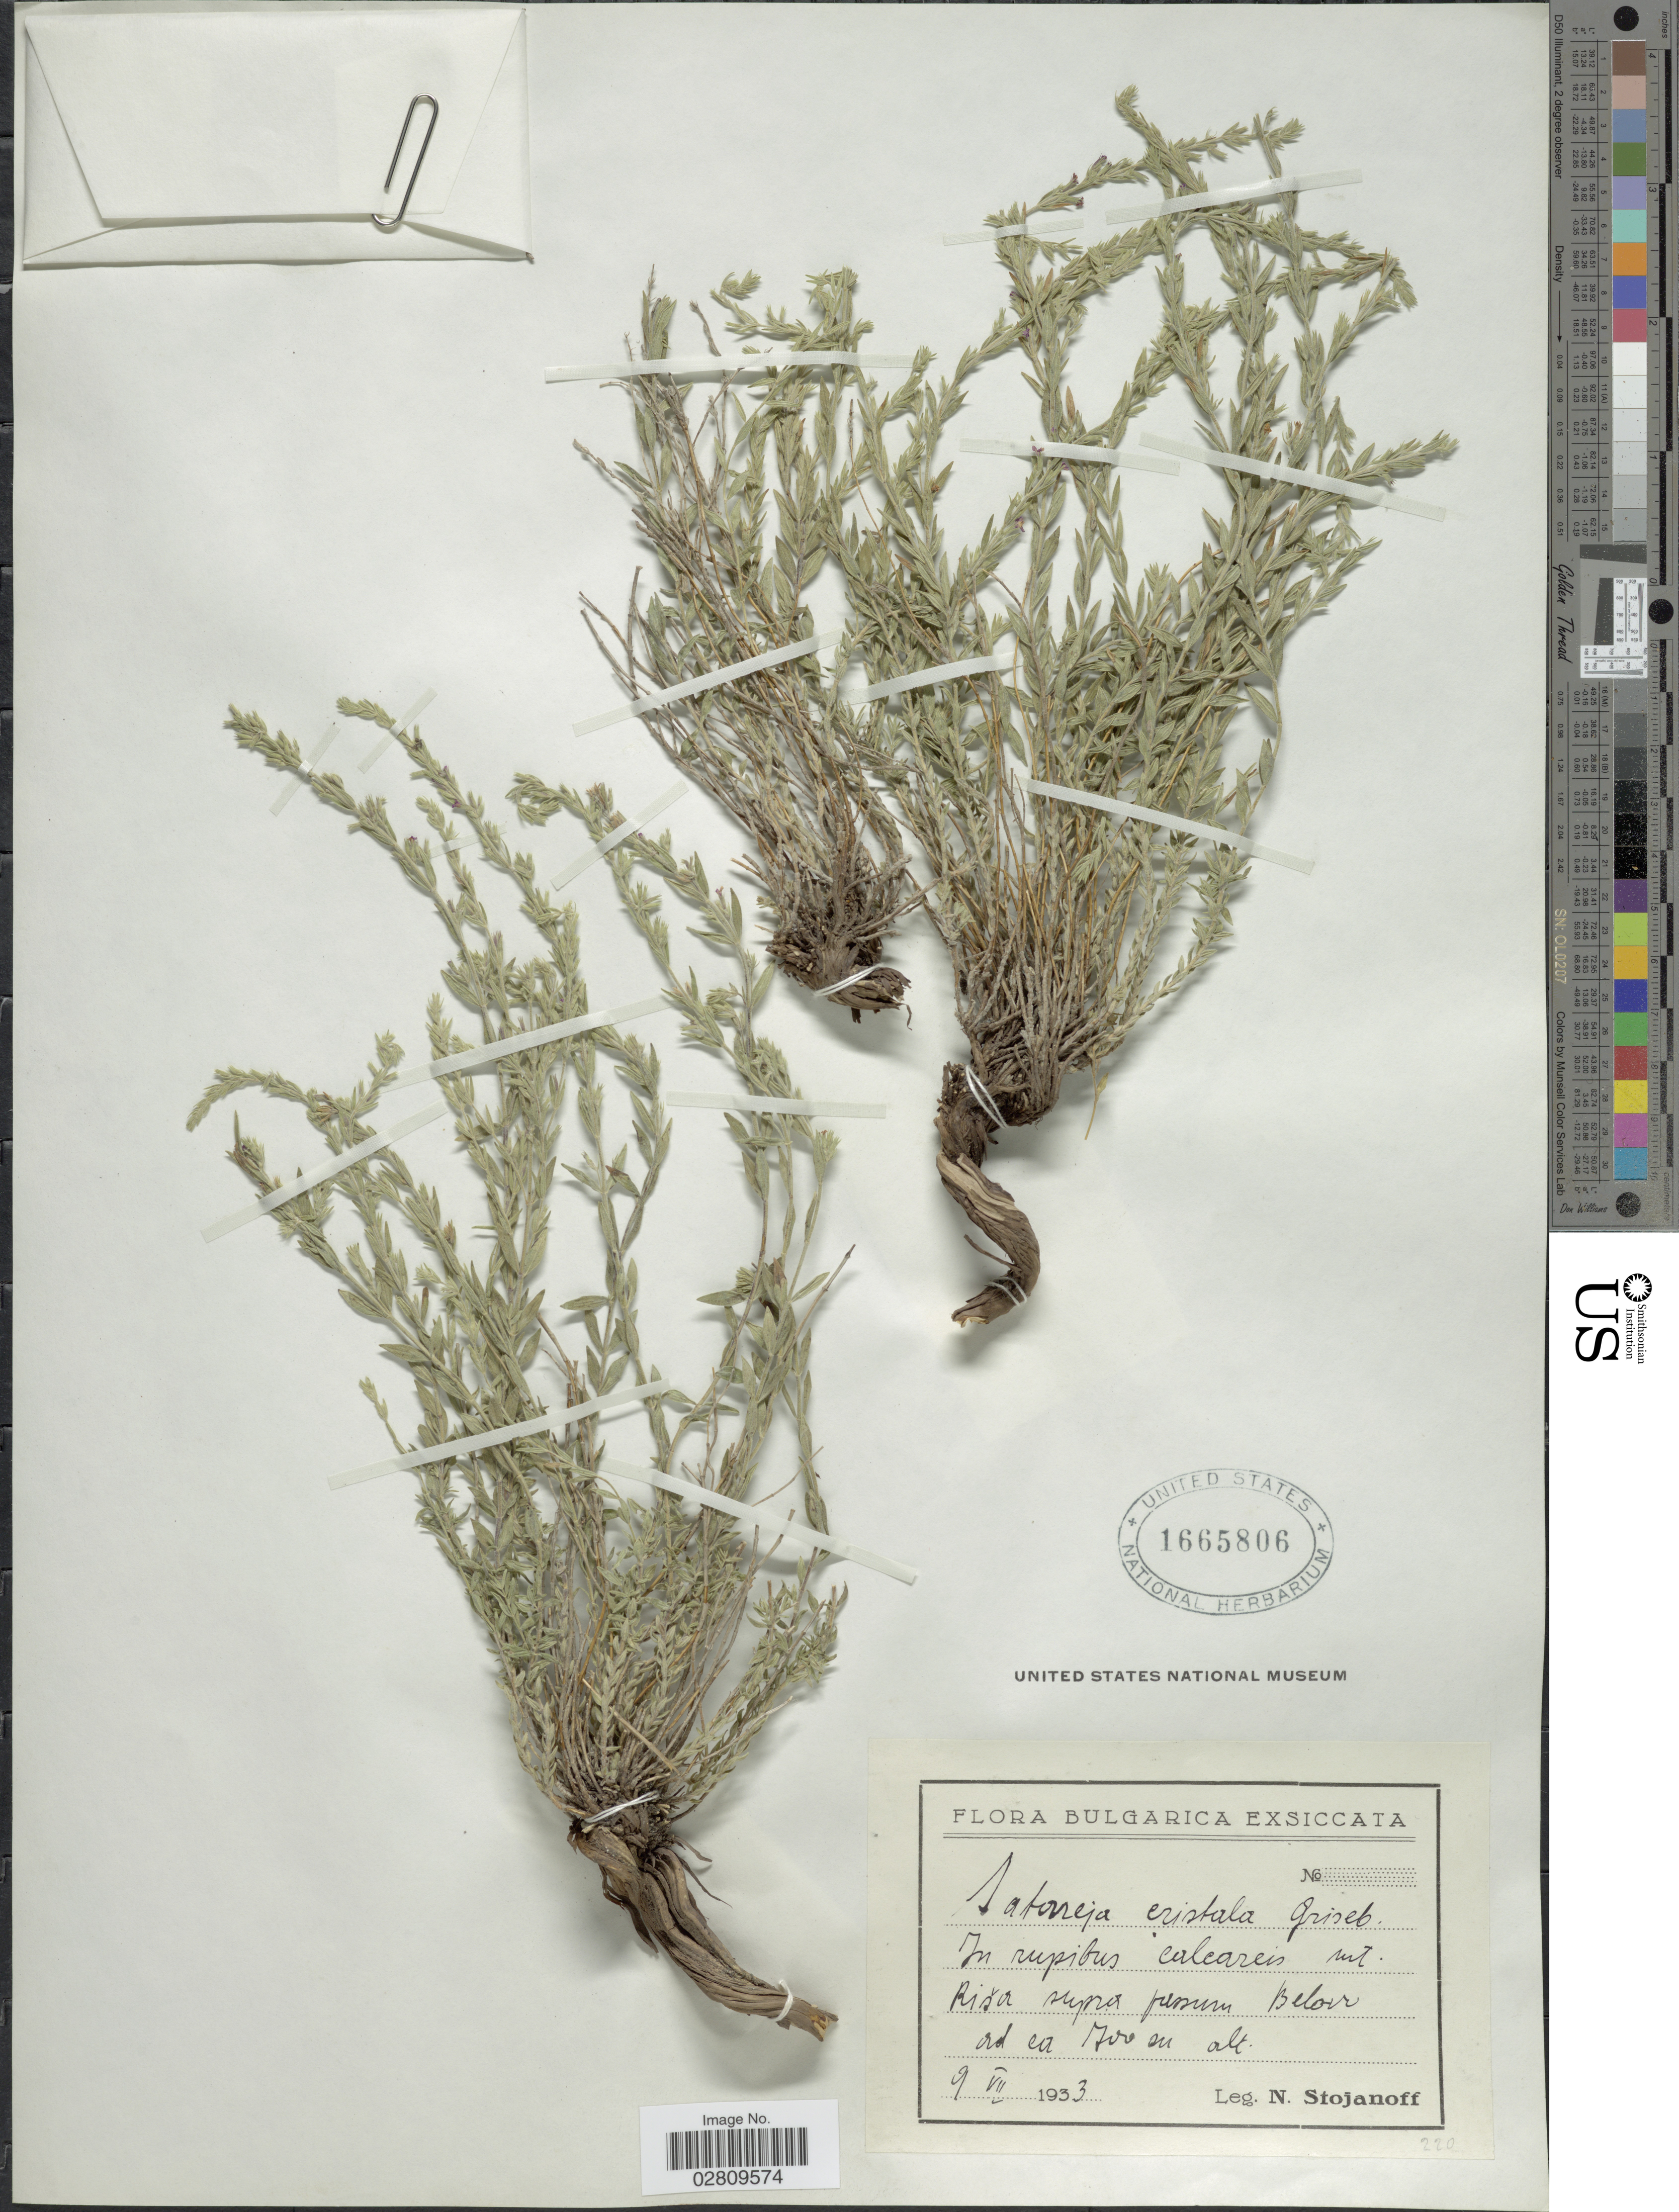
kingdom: Plantae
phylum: Tracheophyta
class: Magnoliopsida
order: Lamiales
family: Lamiaceae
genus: Micromeria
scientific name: Micromeria cristata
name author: (Hampe) Griseb.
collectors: N. Stojanoff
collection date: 1933-07-09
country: Bulgaria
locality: Bulgarica. In rupibus calcareis mt. Risa [interpreted] supra pessum [interpreted] Beloir [interpreted].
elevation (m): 700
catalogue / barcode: US 1665806